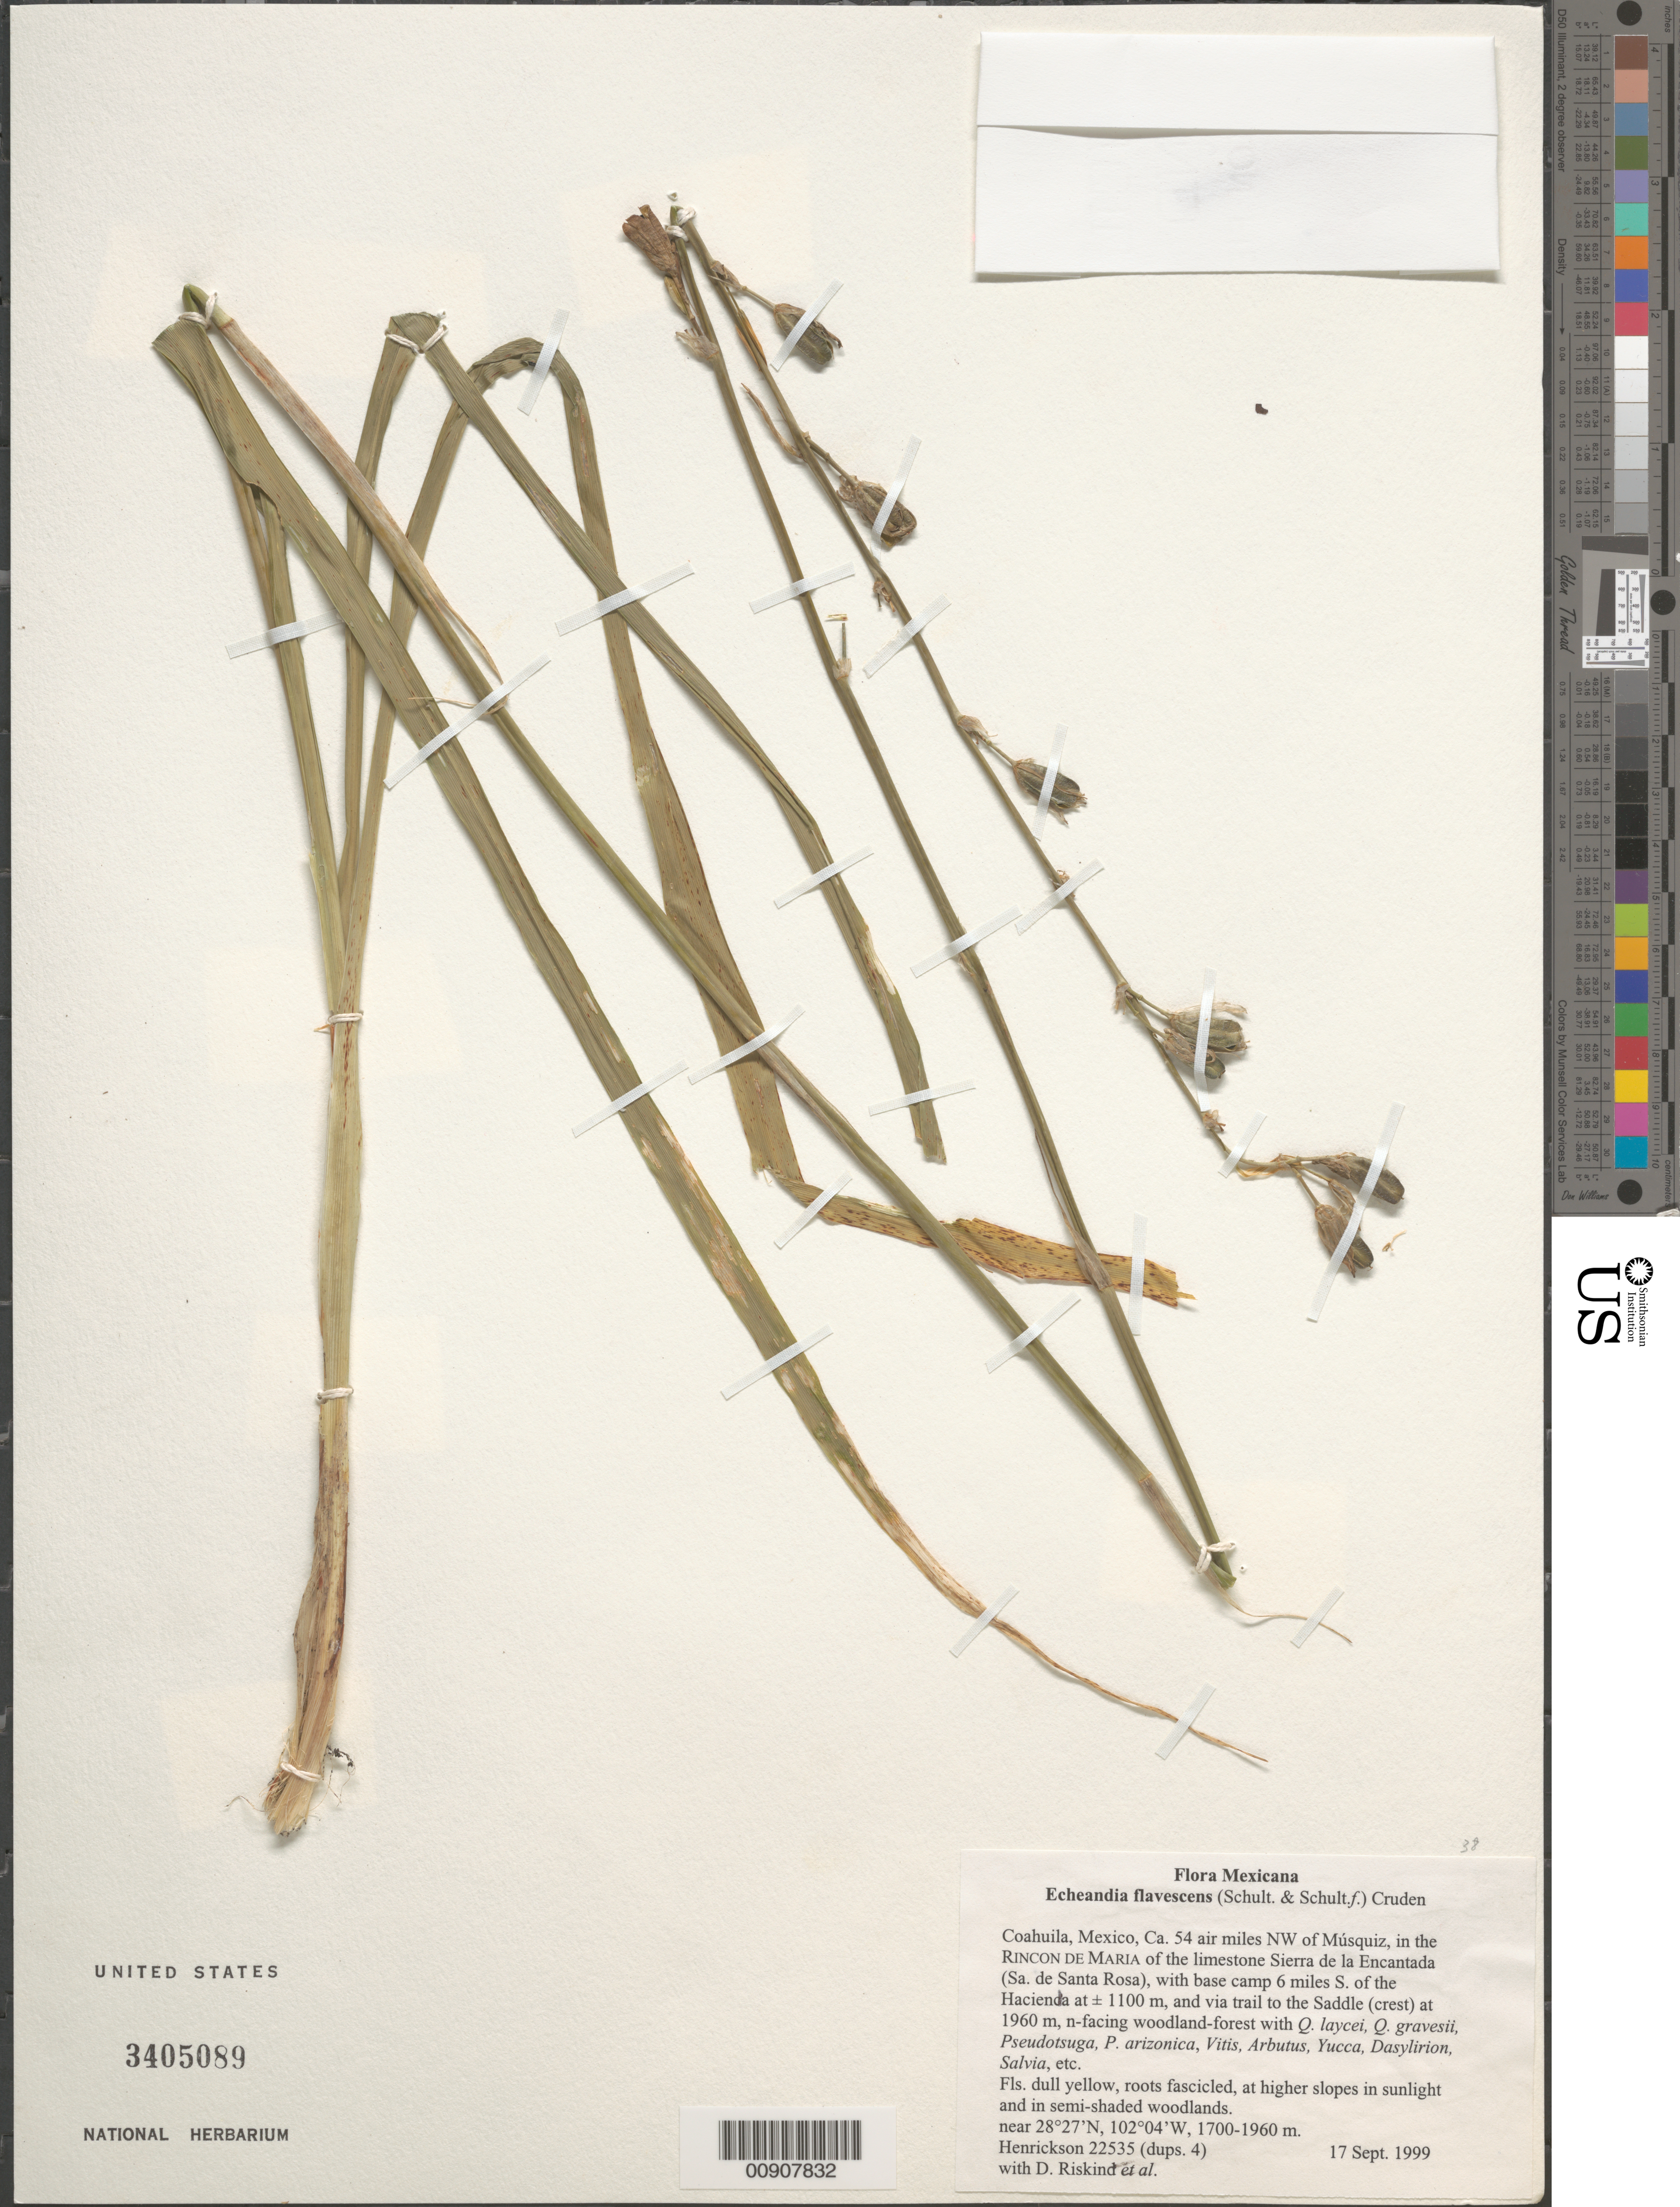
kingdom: Plantae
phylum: Tracheophyta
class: Liliopsida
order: Asparagales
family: Asparagaceae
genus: Echeandia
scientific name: Echeandia flavescens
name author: (Schult.) Cruden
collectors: J. Henrickson, D. Riskind & et al.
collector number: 22535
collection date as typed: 17 Sep 1999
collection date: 1999-09-17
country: Mexico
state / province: Coahuila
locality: Coahuila: Ca. 54 air miles NW of Músquiz, in the Rincón de María of the limestone Sierra de la Encantada (Sa. De Santa Rosa), with base camp 6 miles S of the Hacienda, and via trail to the Saddle (crest).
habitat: N-facing woodland-forest w/Q. laycei, Q. gravesii, Pseudotsuga, P. arizonica, Vitis, Arbutus, Yucca, Dasylirion, Salvia, etc.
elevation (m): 1960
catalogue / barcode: US 3405089